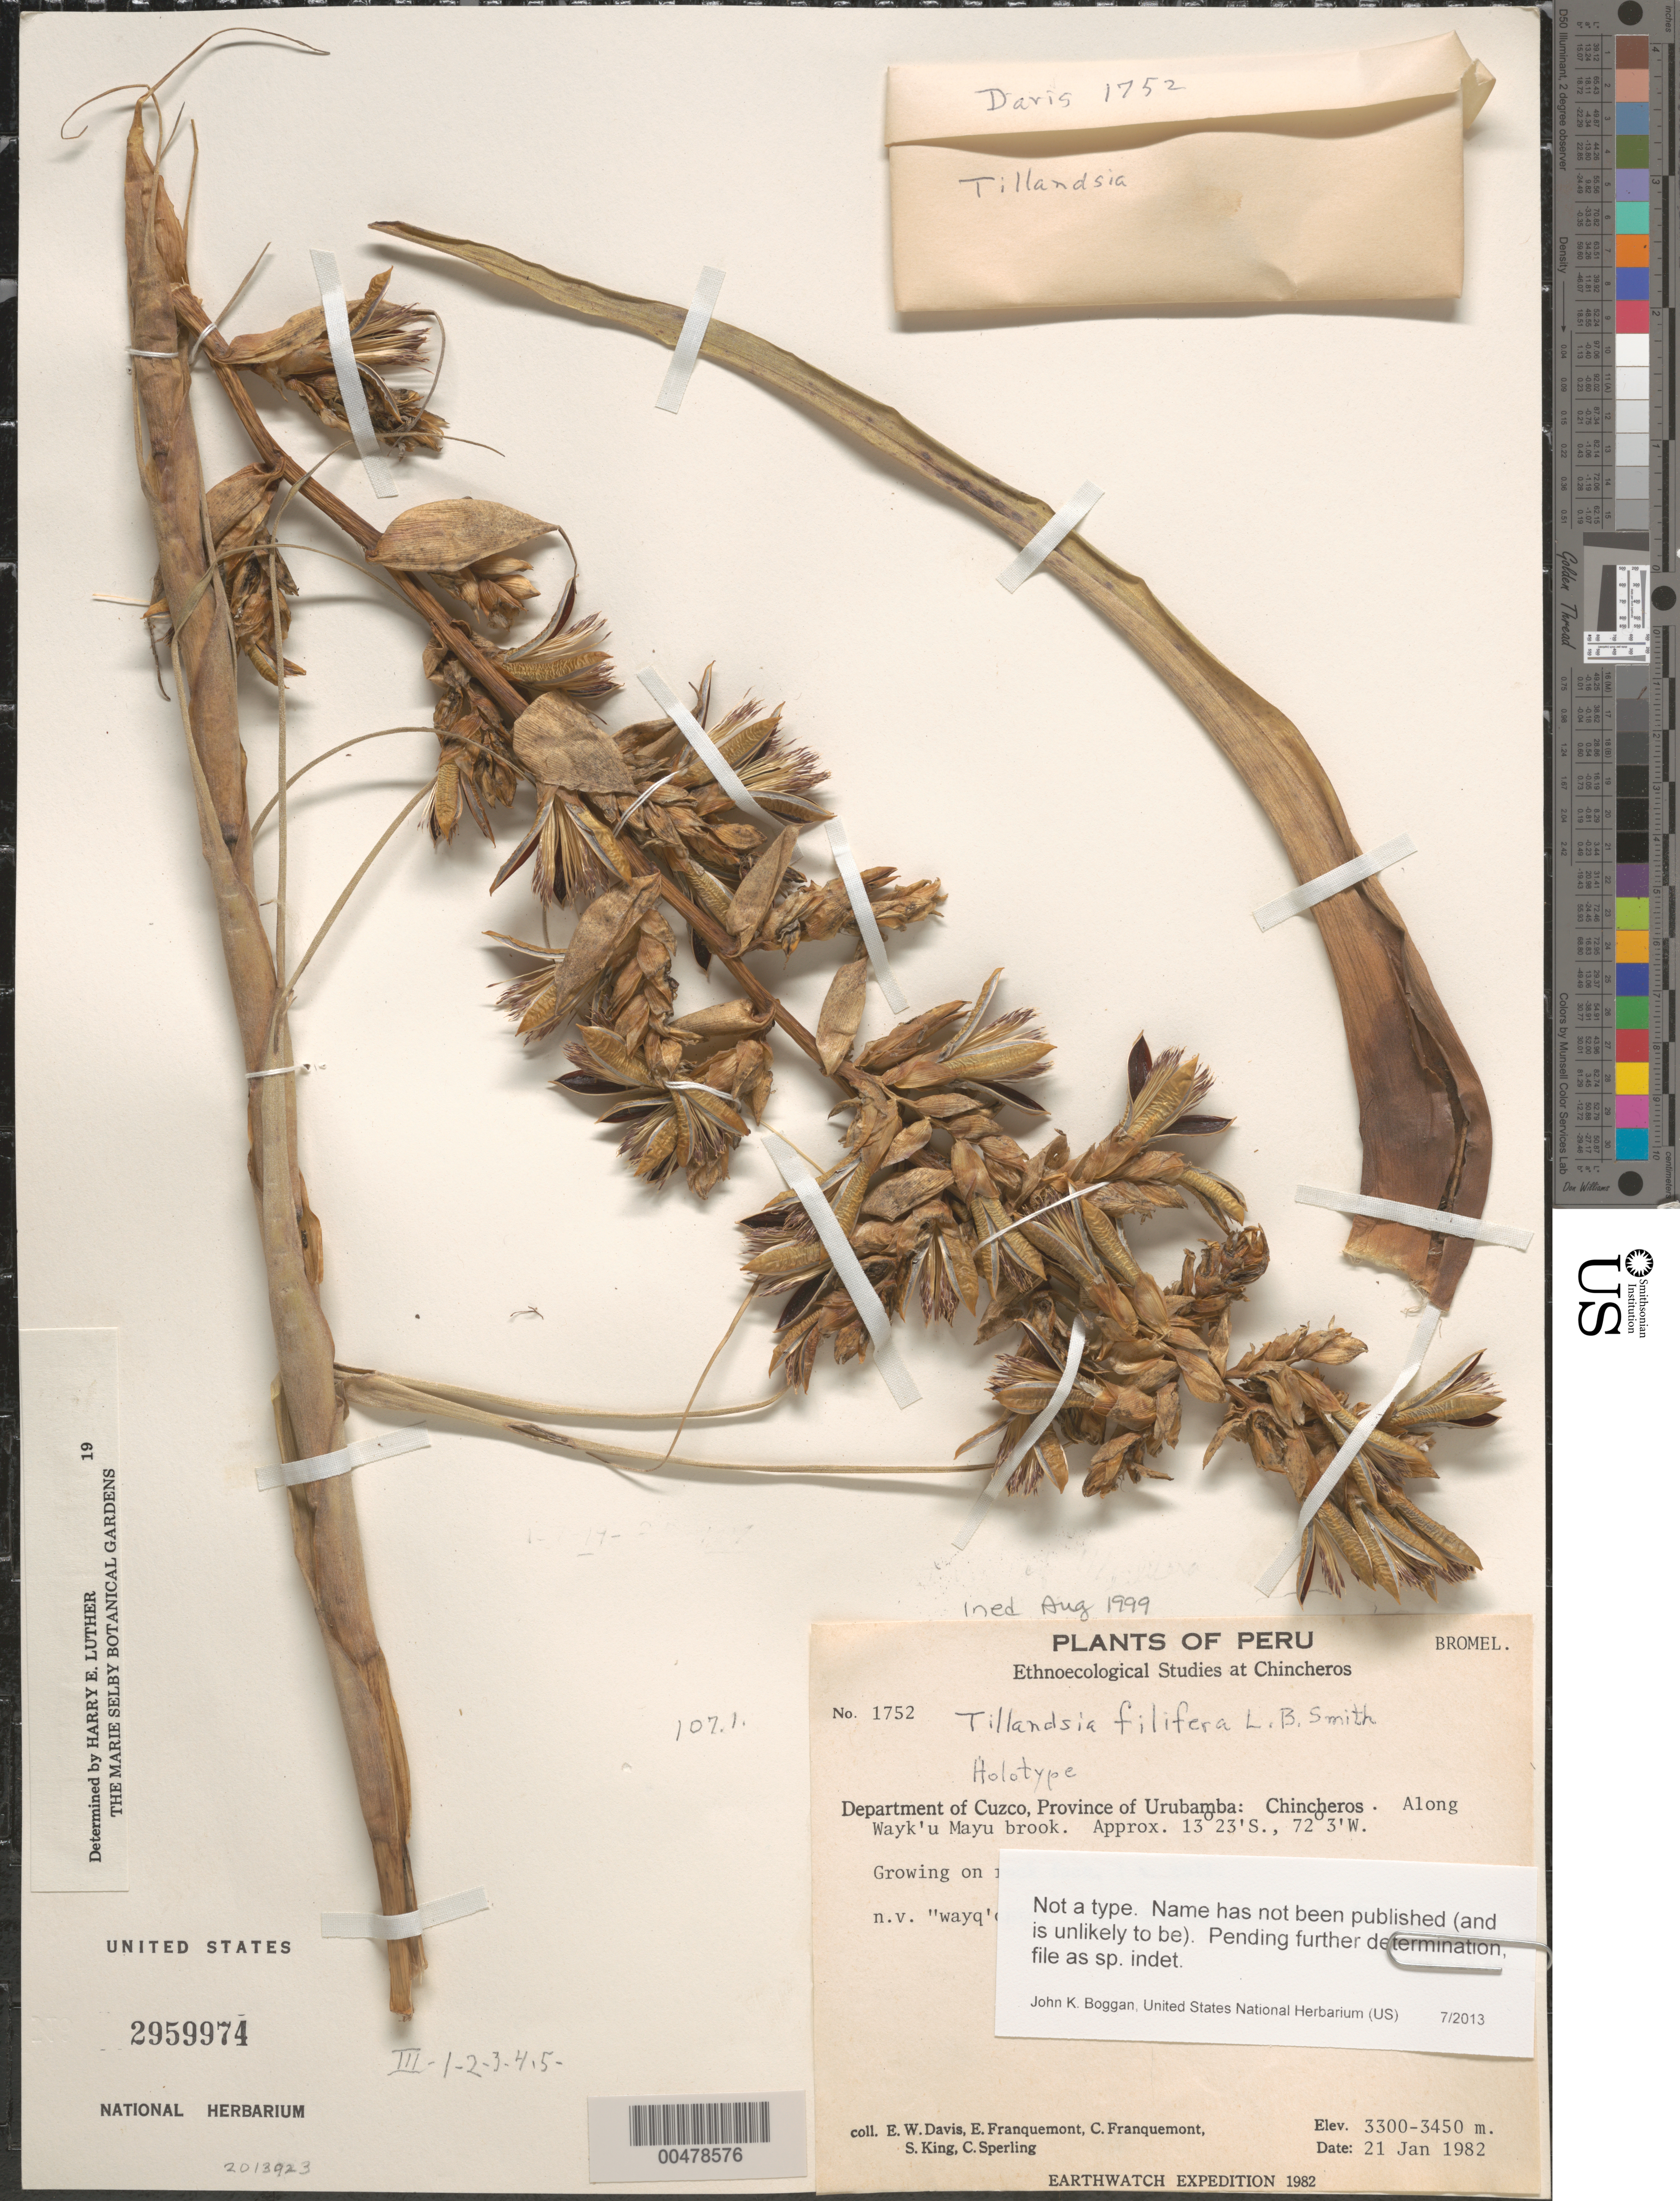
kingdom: Plantae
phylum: Tracheophyta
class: Liliopsida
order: Poales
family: Bromeliaceae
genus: Tillandsia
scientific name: Tillandsia sp.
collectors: E. W. Davis, E. Franquement, C. Franquement, S. R. King & C. R. Sperling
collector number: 1752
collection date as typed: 21 Jan 1982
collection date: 1982-01-21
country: Peru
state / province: Cusco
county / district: Urubamba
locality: Chincheros, along Wayk'u Mayu Brook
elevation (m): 3300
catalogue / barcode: US 2959974